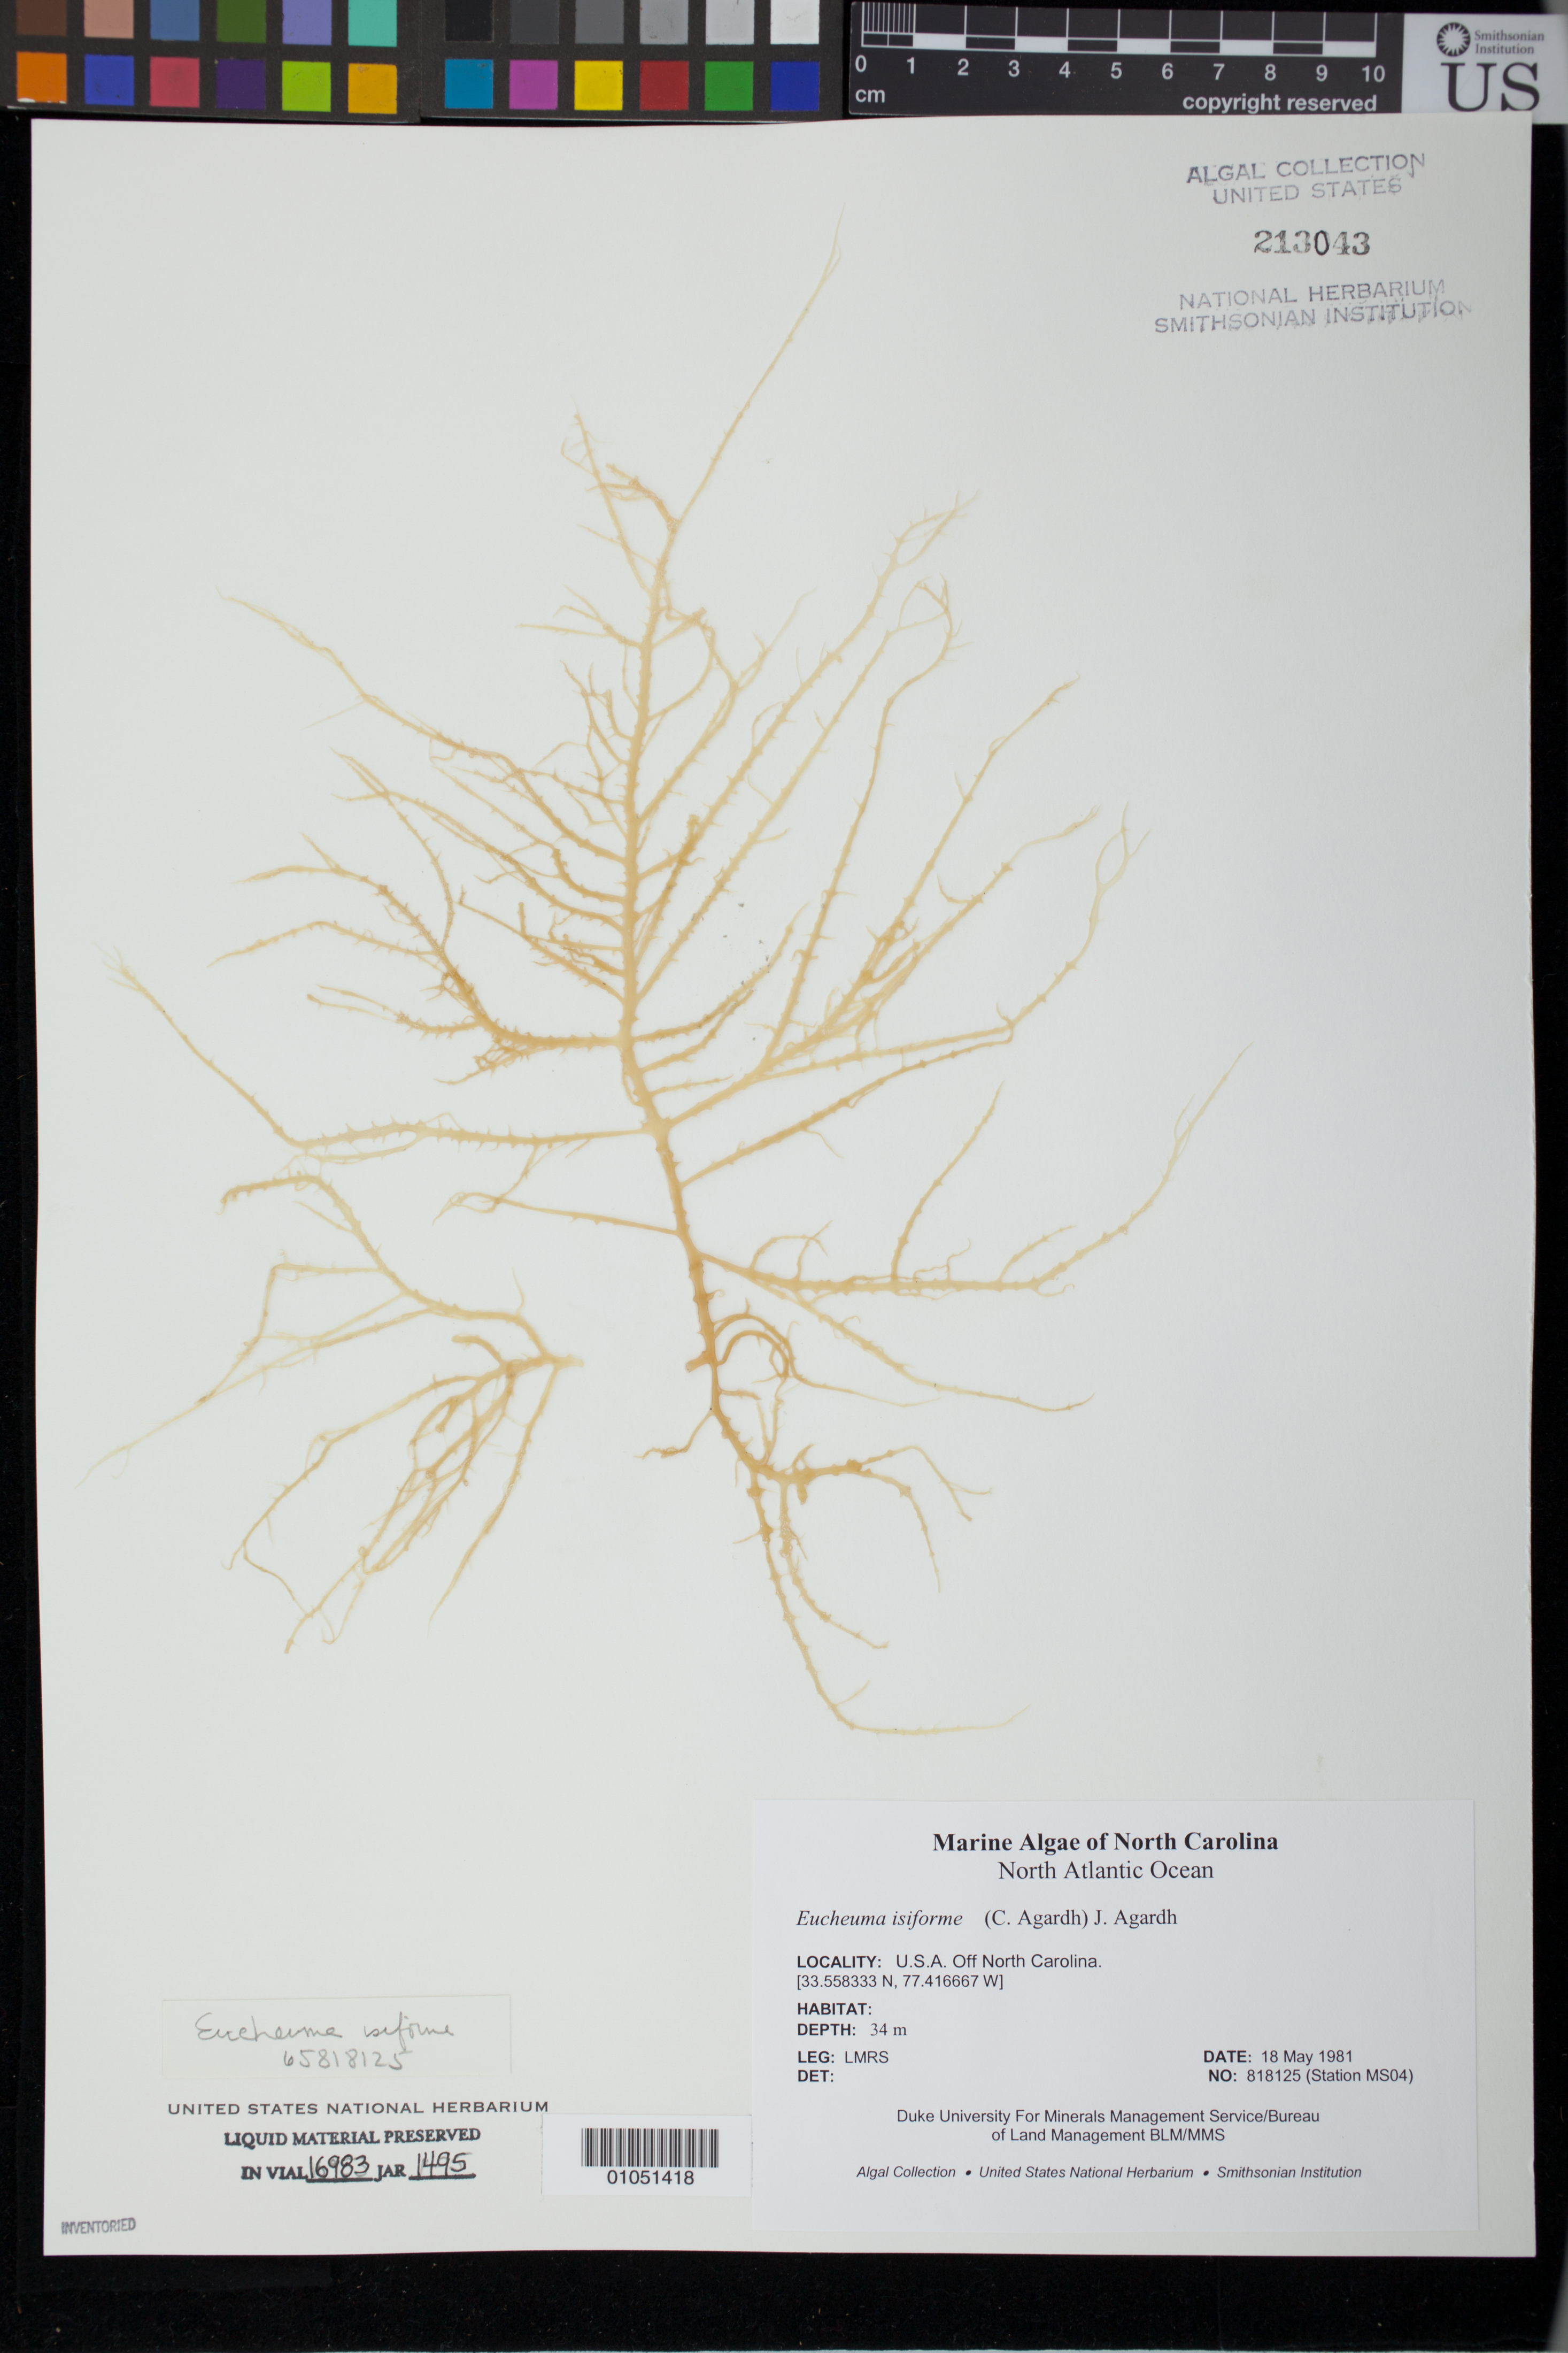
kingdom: Plantae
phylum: Rhodophyta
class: Florideophyceae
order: Gigartinales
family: Solieriaceae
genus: Eucheumatopsis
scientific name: Eucheumatopsis isiformis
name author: (C. Agardh) M.L. Núñez-Resendiz et al.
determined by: Algae name updating Project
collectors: LMRS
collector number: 818125 (Station MS04)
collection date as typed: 18 May 1981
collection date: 1981-05-18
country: United States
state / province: North Carolina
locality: North Atlantic Ocean off North Carolina coast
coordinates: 33.558333 N, 77.416667 W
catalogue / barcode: US 213043